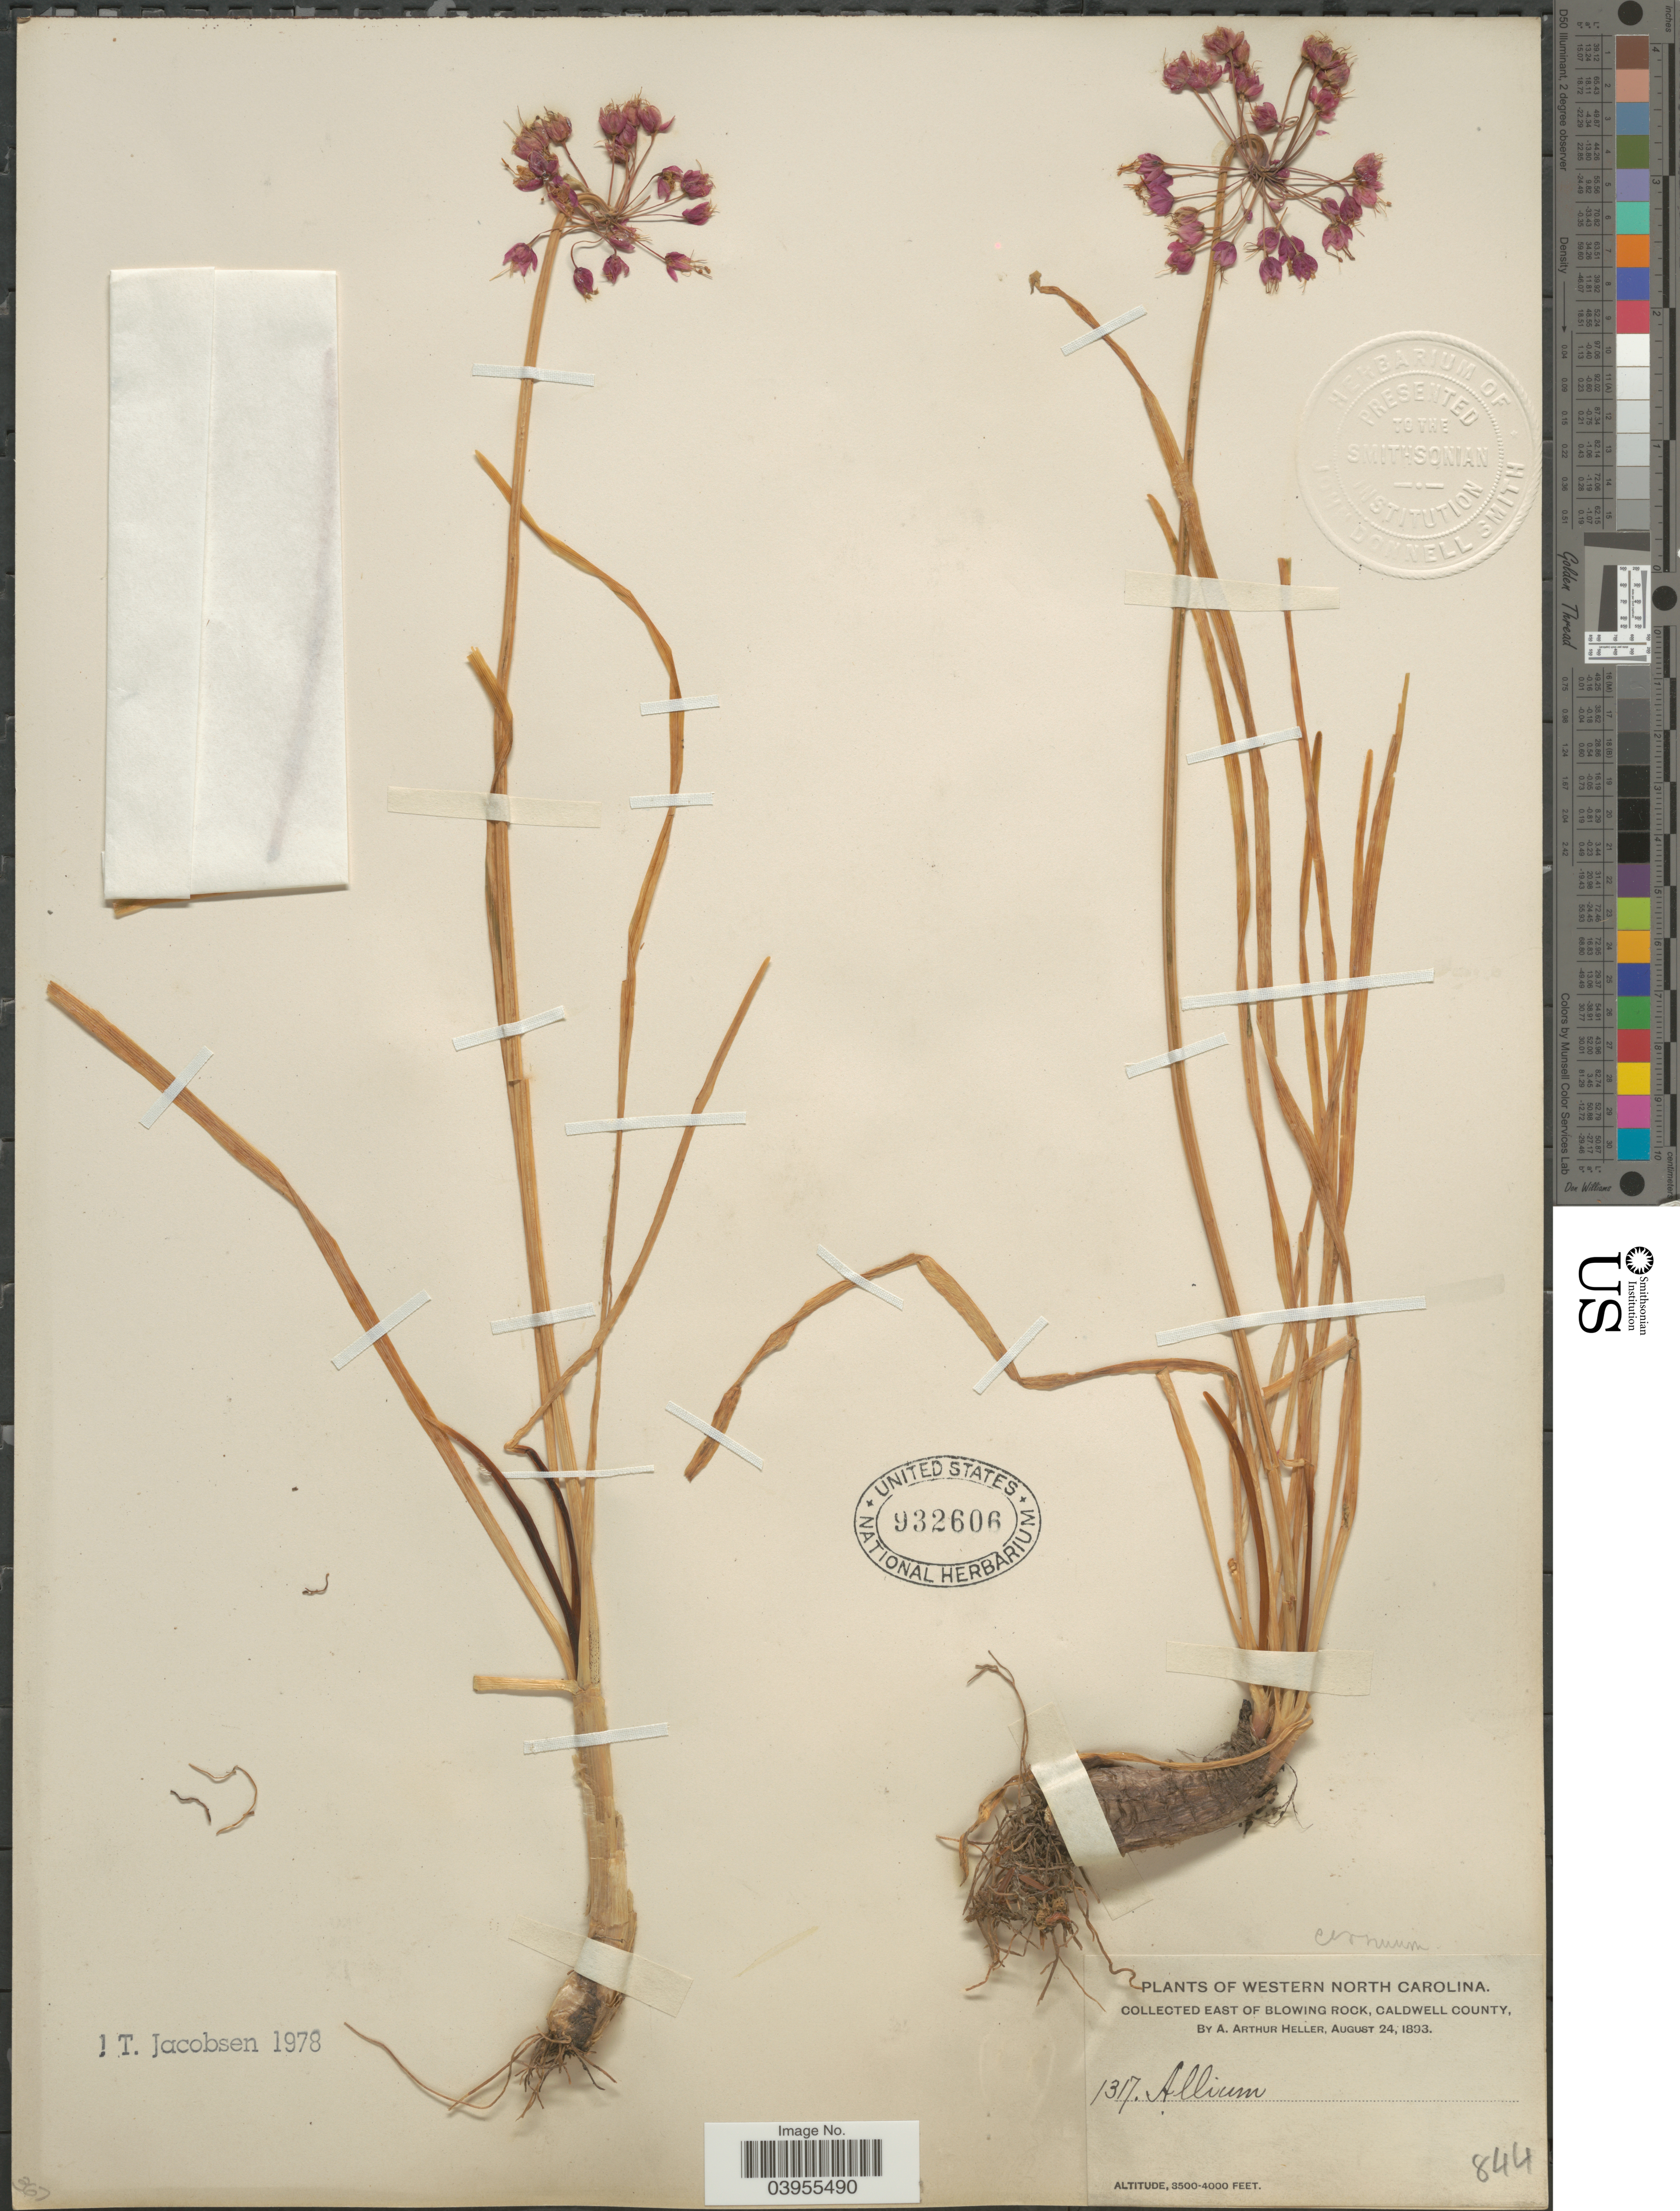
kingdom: Plantae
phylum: Tracheophyta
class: Liliopsida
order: Asparagales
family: Amaryllidaceae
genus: Allium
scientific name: Allium cernuum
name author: Roth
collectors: A. A. Heller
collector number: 1317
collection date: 1893-08-24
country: United States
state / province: North Carolina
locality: Western North Carolina. East of Blowing Rock, Caldwell County.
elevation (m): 1067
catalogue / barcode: US 932606